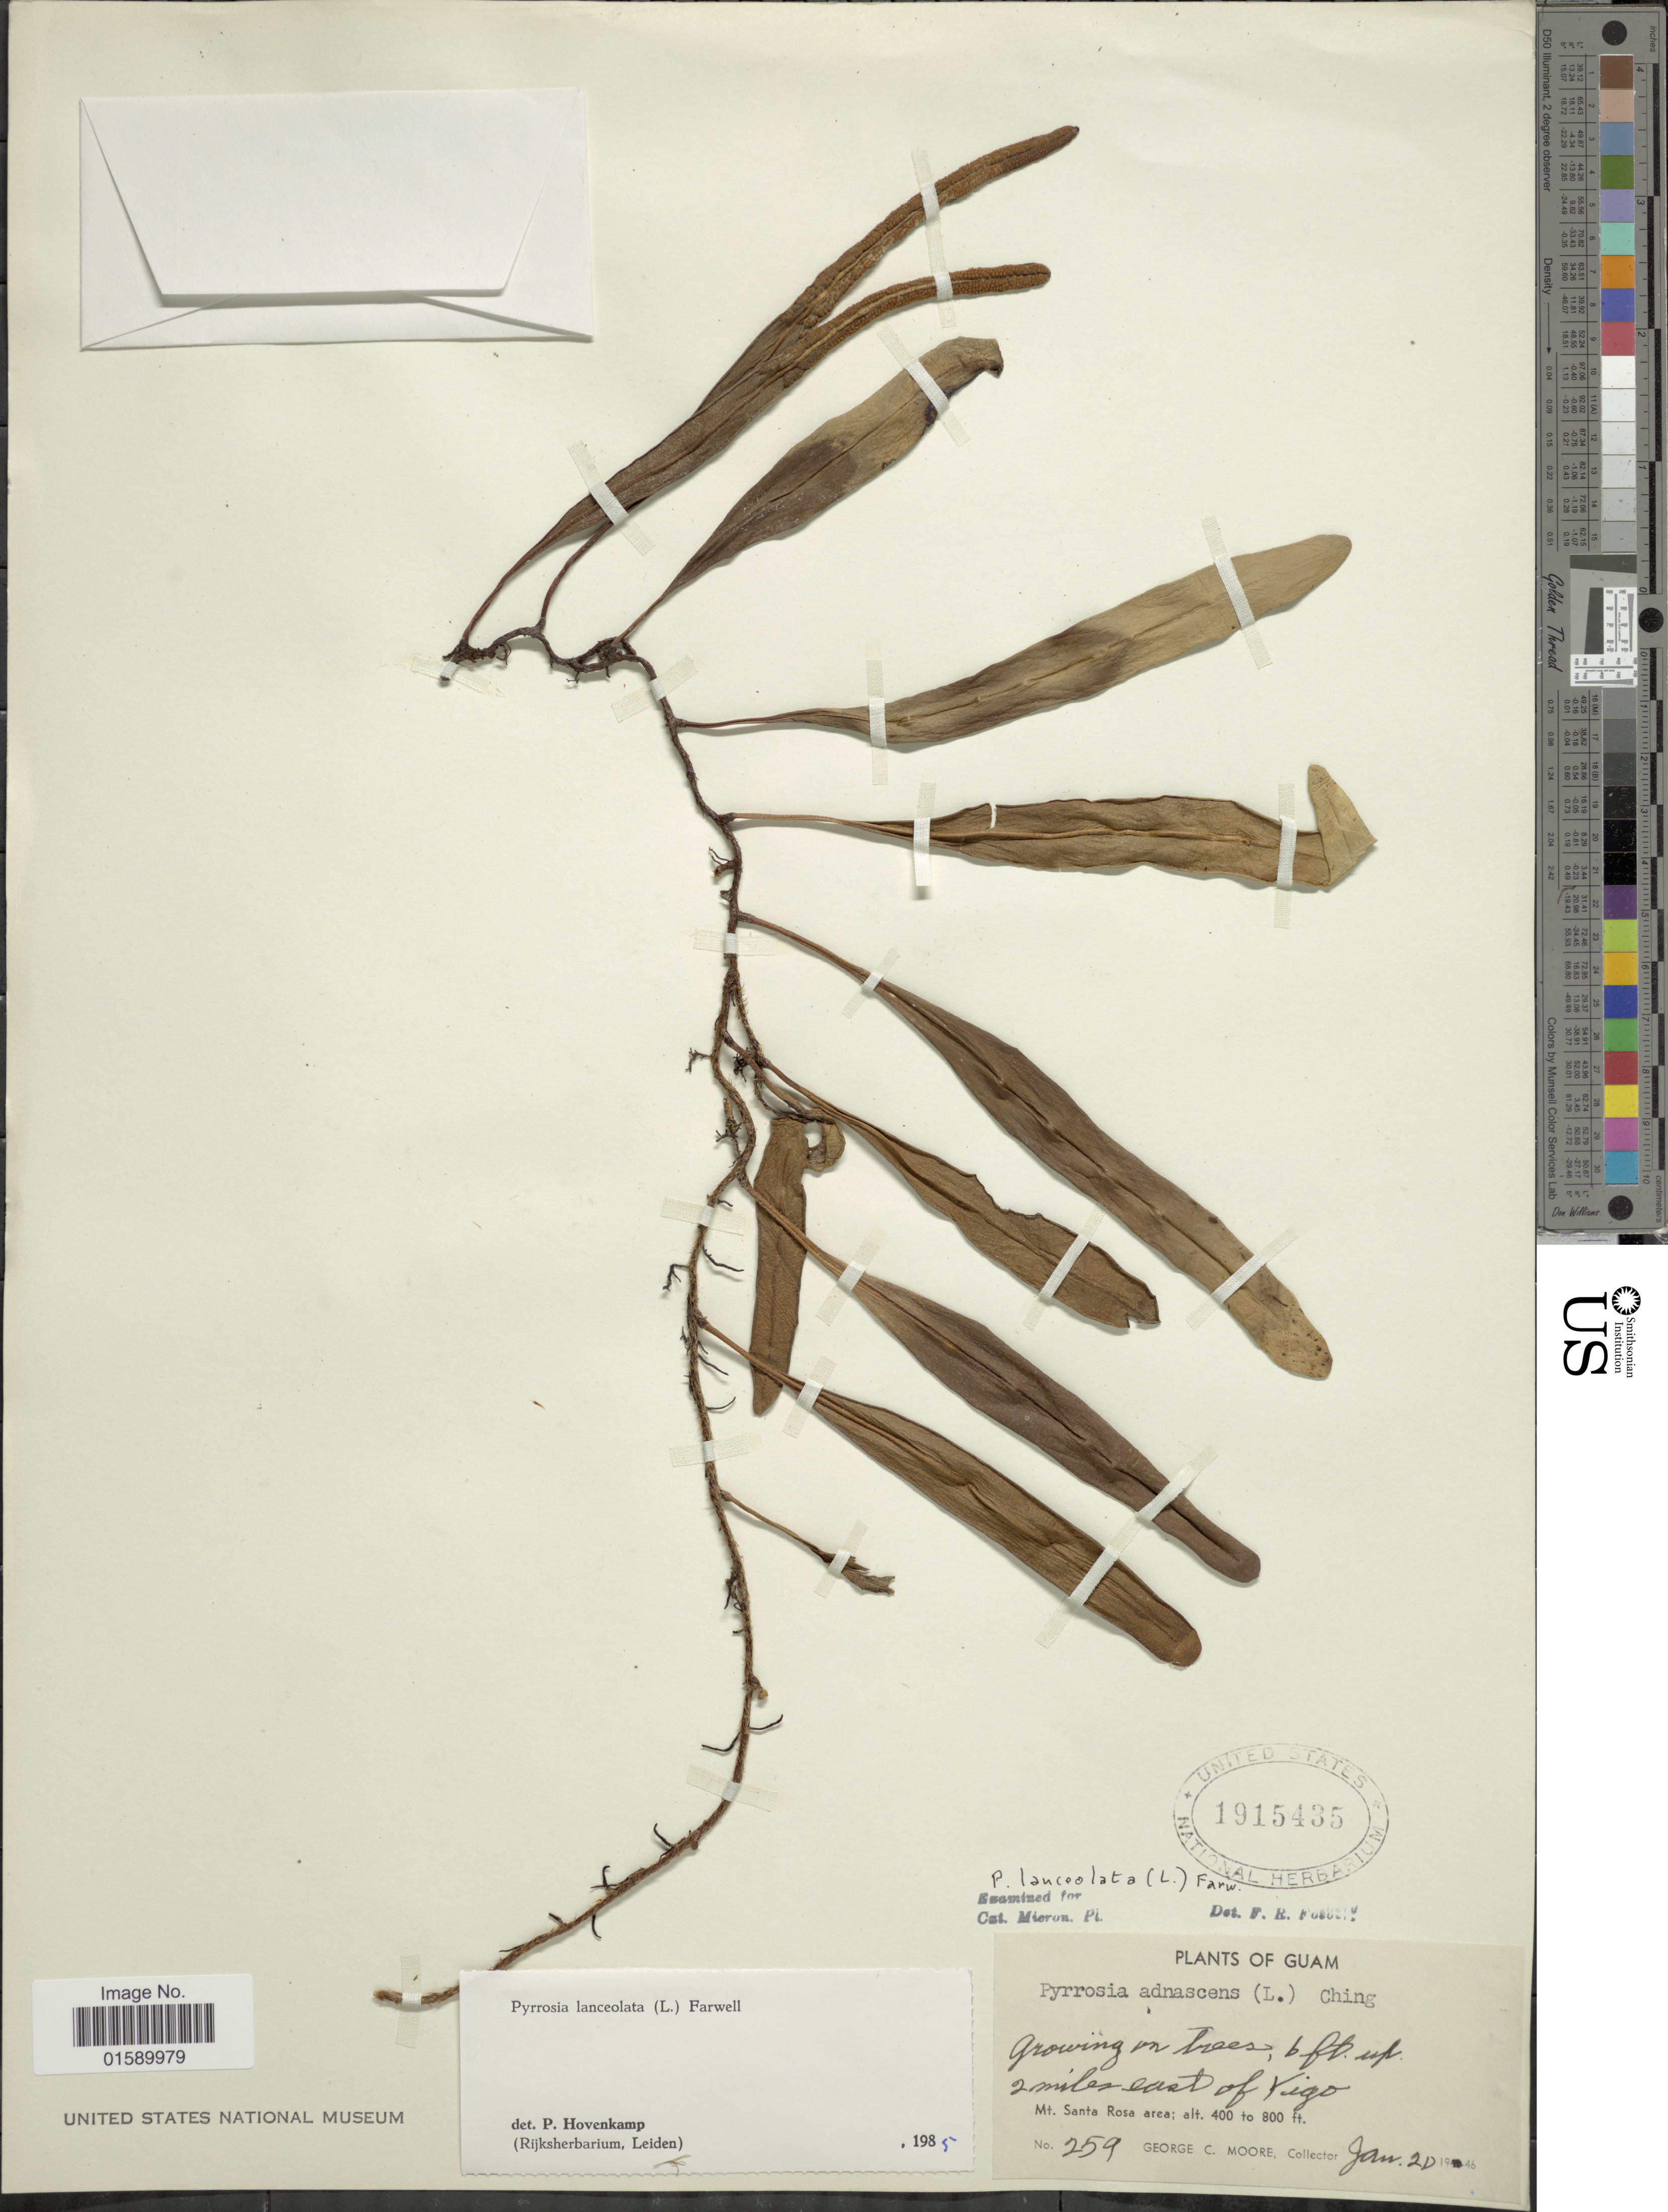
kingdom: Plantae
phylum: Tracheophyta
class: Polypodiopsida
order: Polypodiales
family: Polypodiaceae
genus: Pyrrosia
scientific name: Pyrrosia lanceolata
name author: (L.) Farw.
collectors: G. C. Moore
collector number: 259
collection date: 1946-01-20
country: Guam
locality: Guam, 2 miles east of Yigo. Mt. Santa Rosa area.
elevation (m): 122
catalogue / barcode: US 1915435